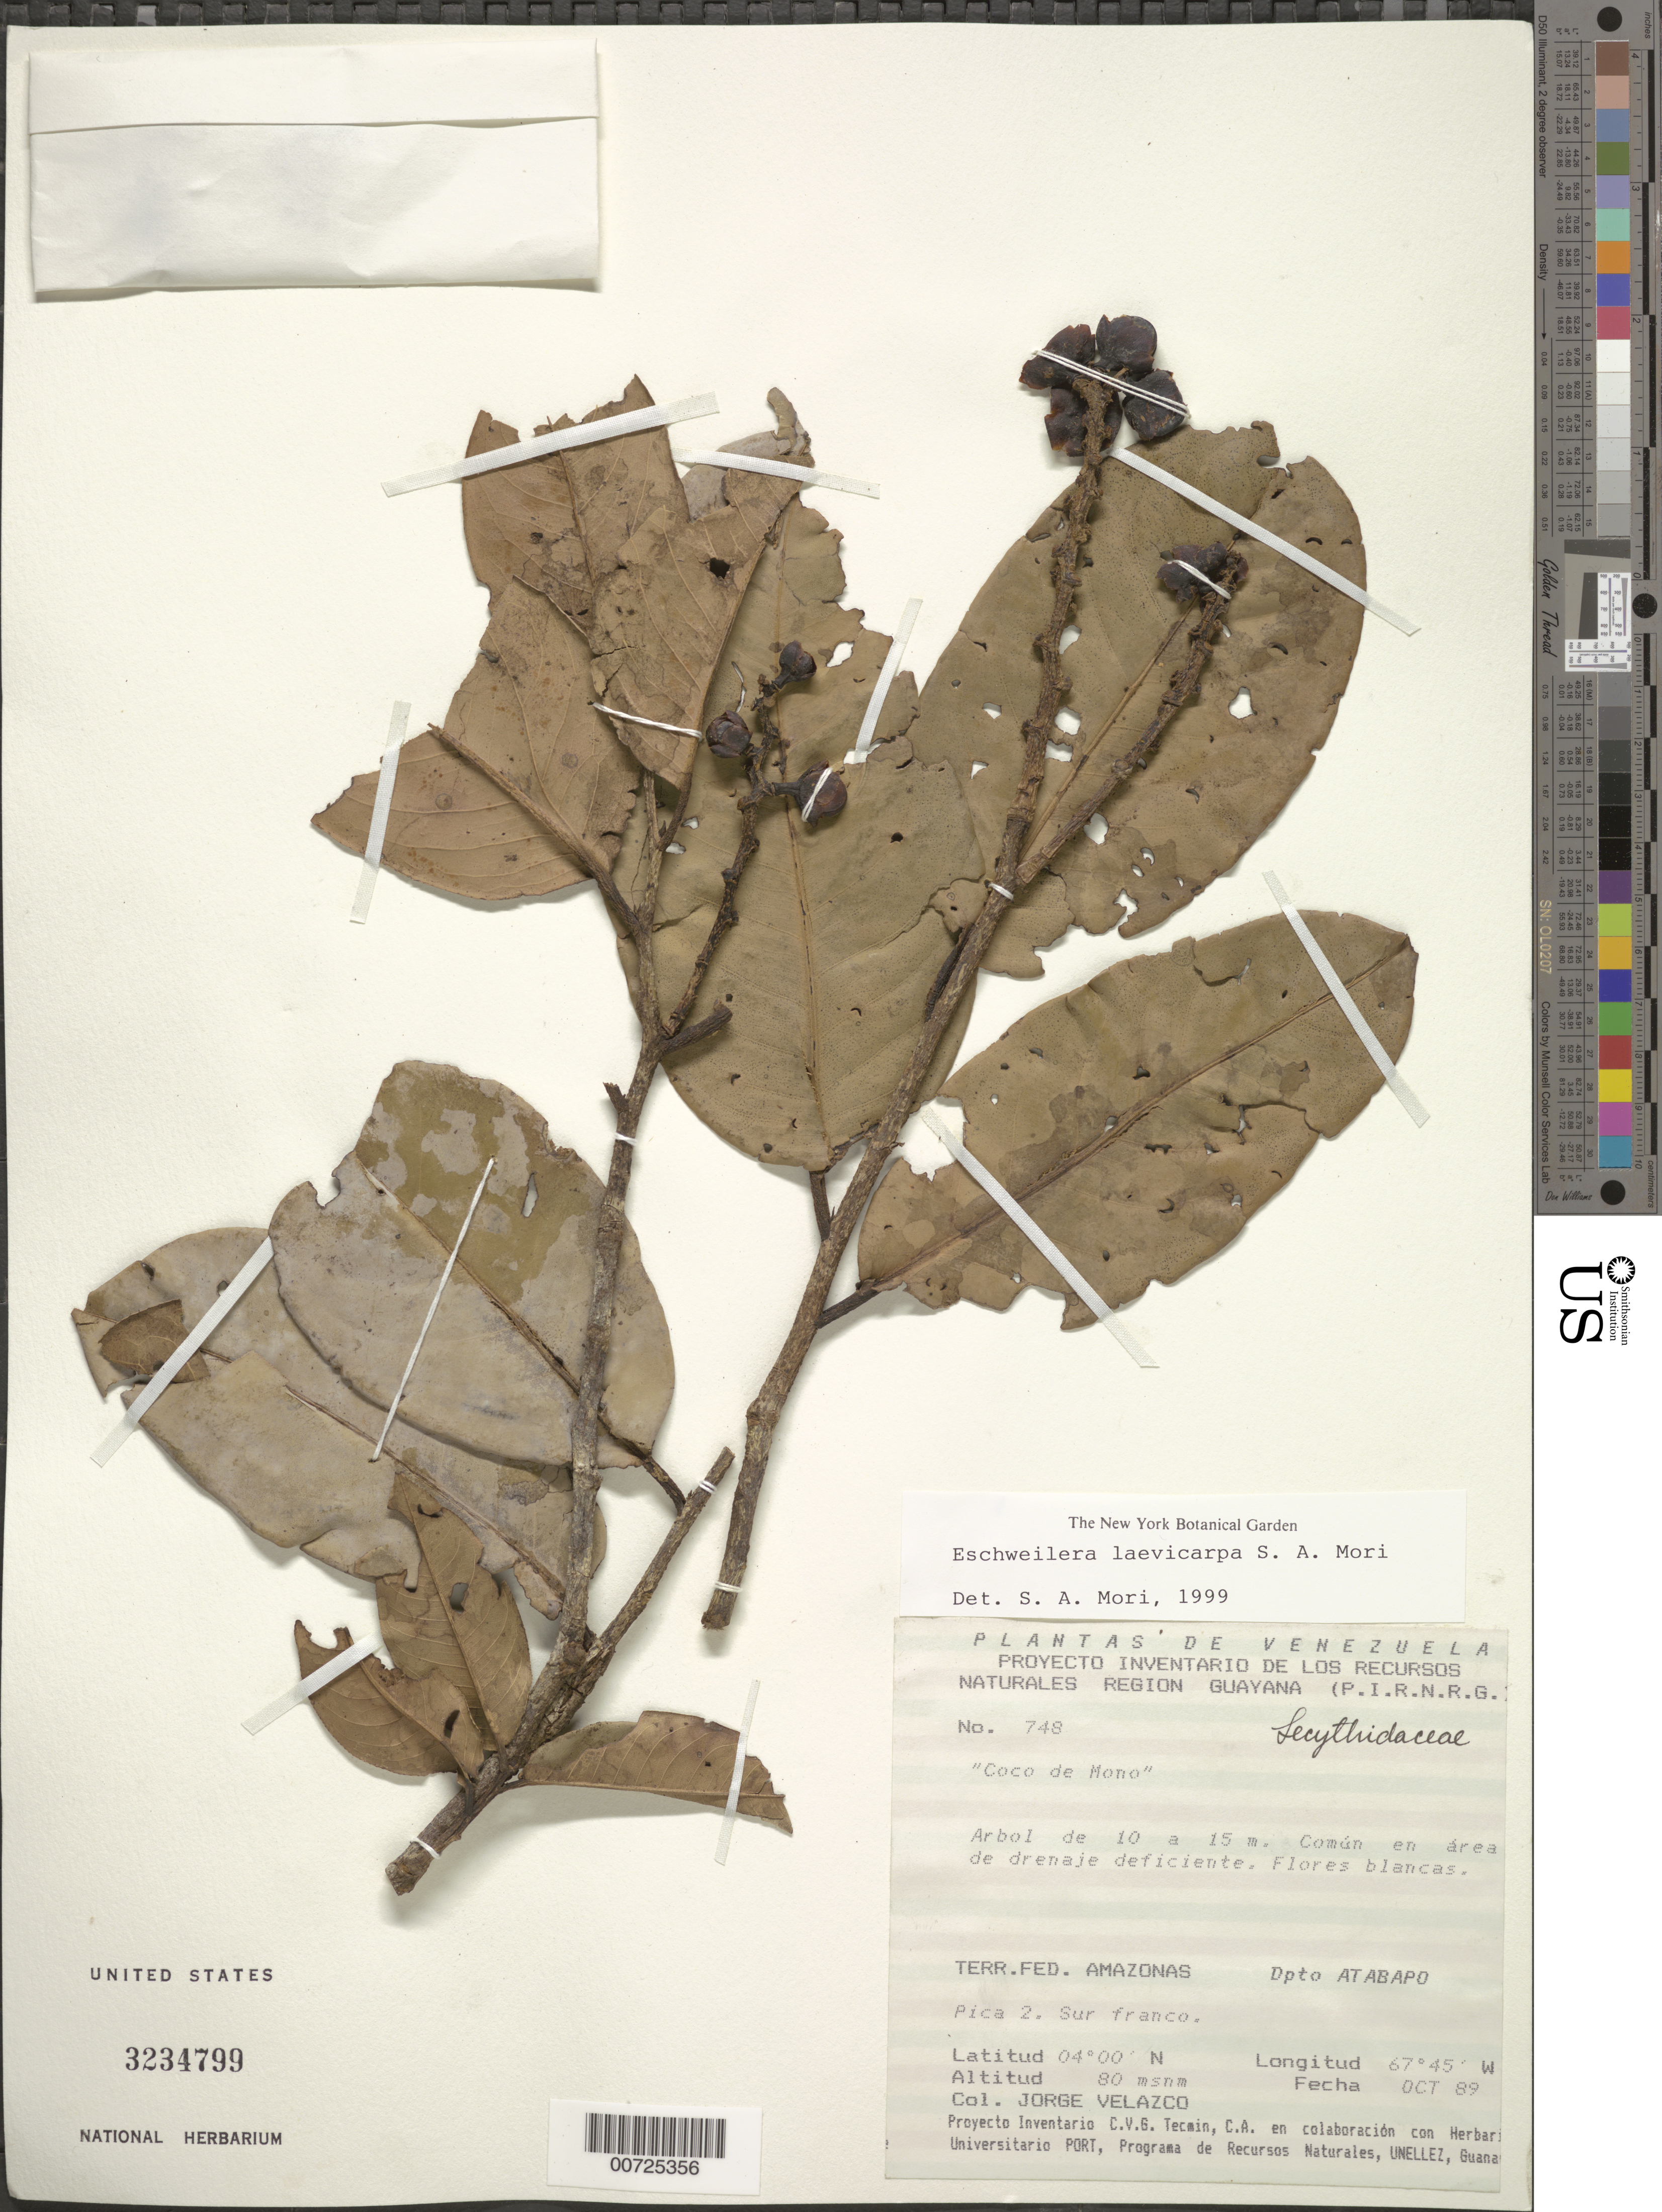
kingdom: Plantae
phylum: Tracheophyta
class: Magnoliopsida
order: Ericales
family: Lecythidaceae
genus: Eschweilera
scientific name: Eschweilera laevicarpa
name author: S.A. Mori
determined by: Mori, Scott A.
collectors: J. Velazco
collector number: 748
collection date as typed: Oct-89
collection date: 1989-10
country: Venezuela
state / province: Amazonas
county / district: Atabapo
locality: Pica 2, Río Cuchaken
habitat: Area of poor drainage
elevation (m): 80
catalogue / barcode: US 3234799